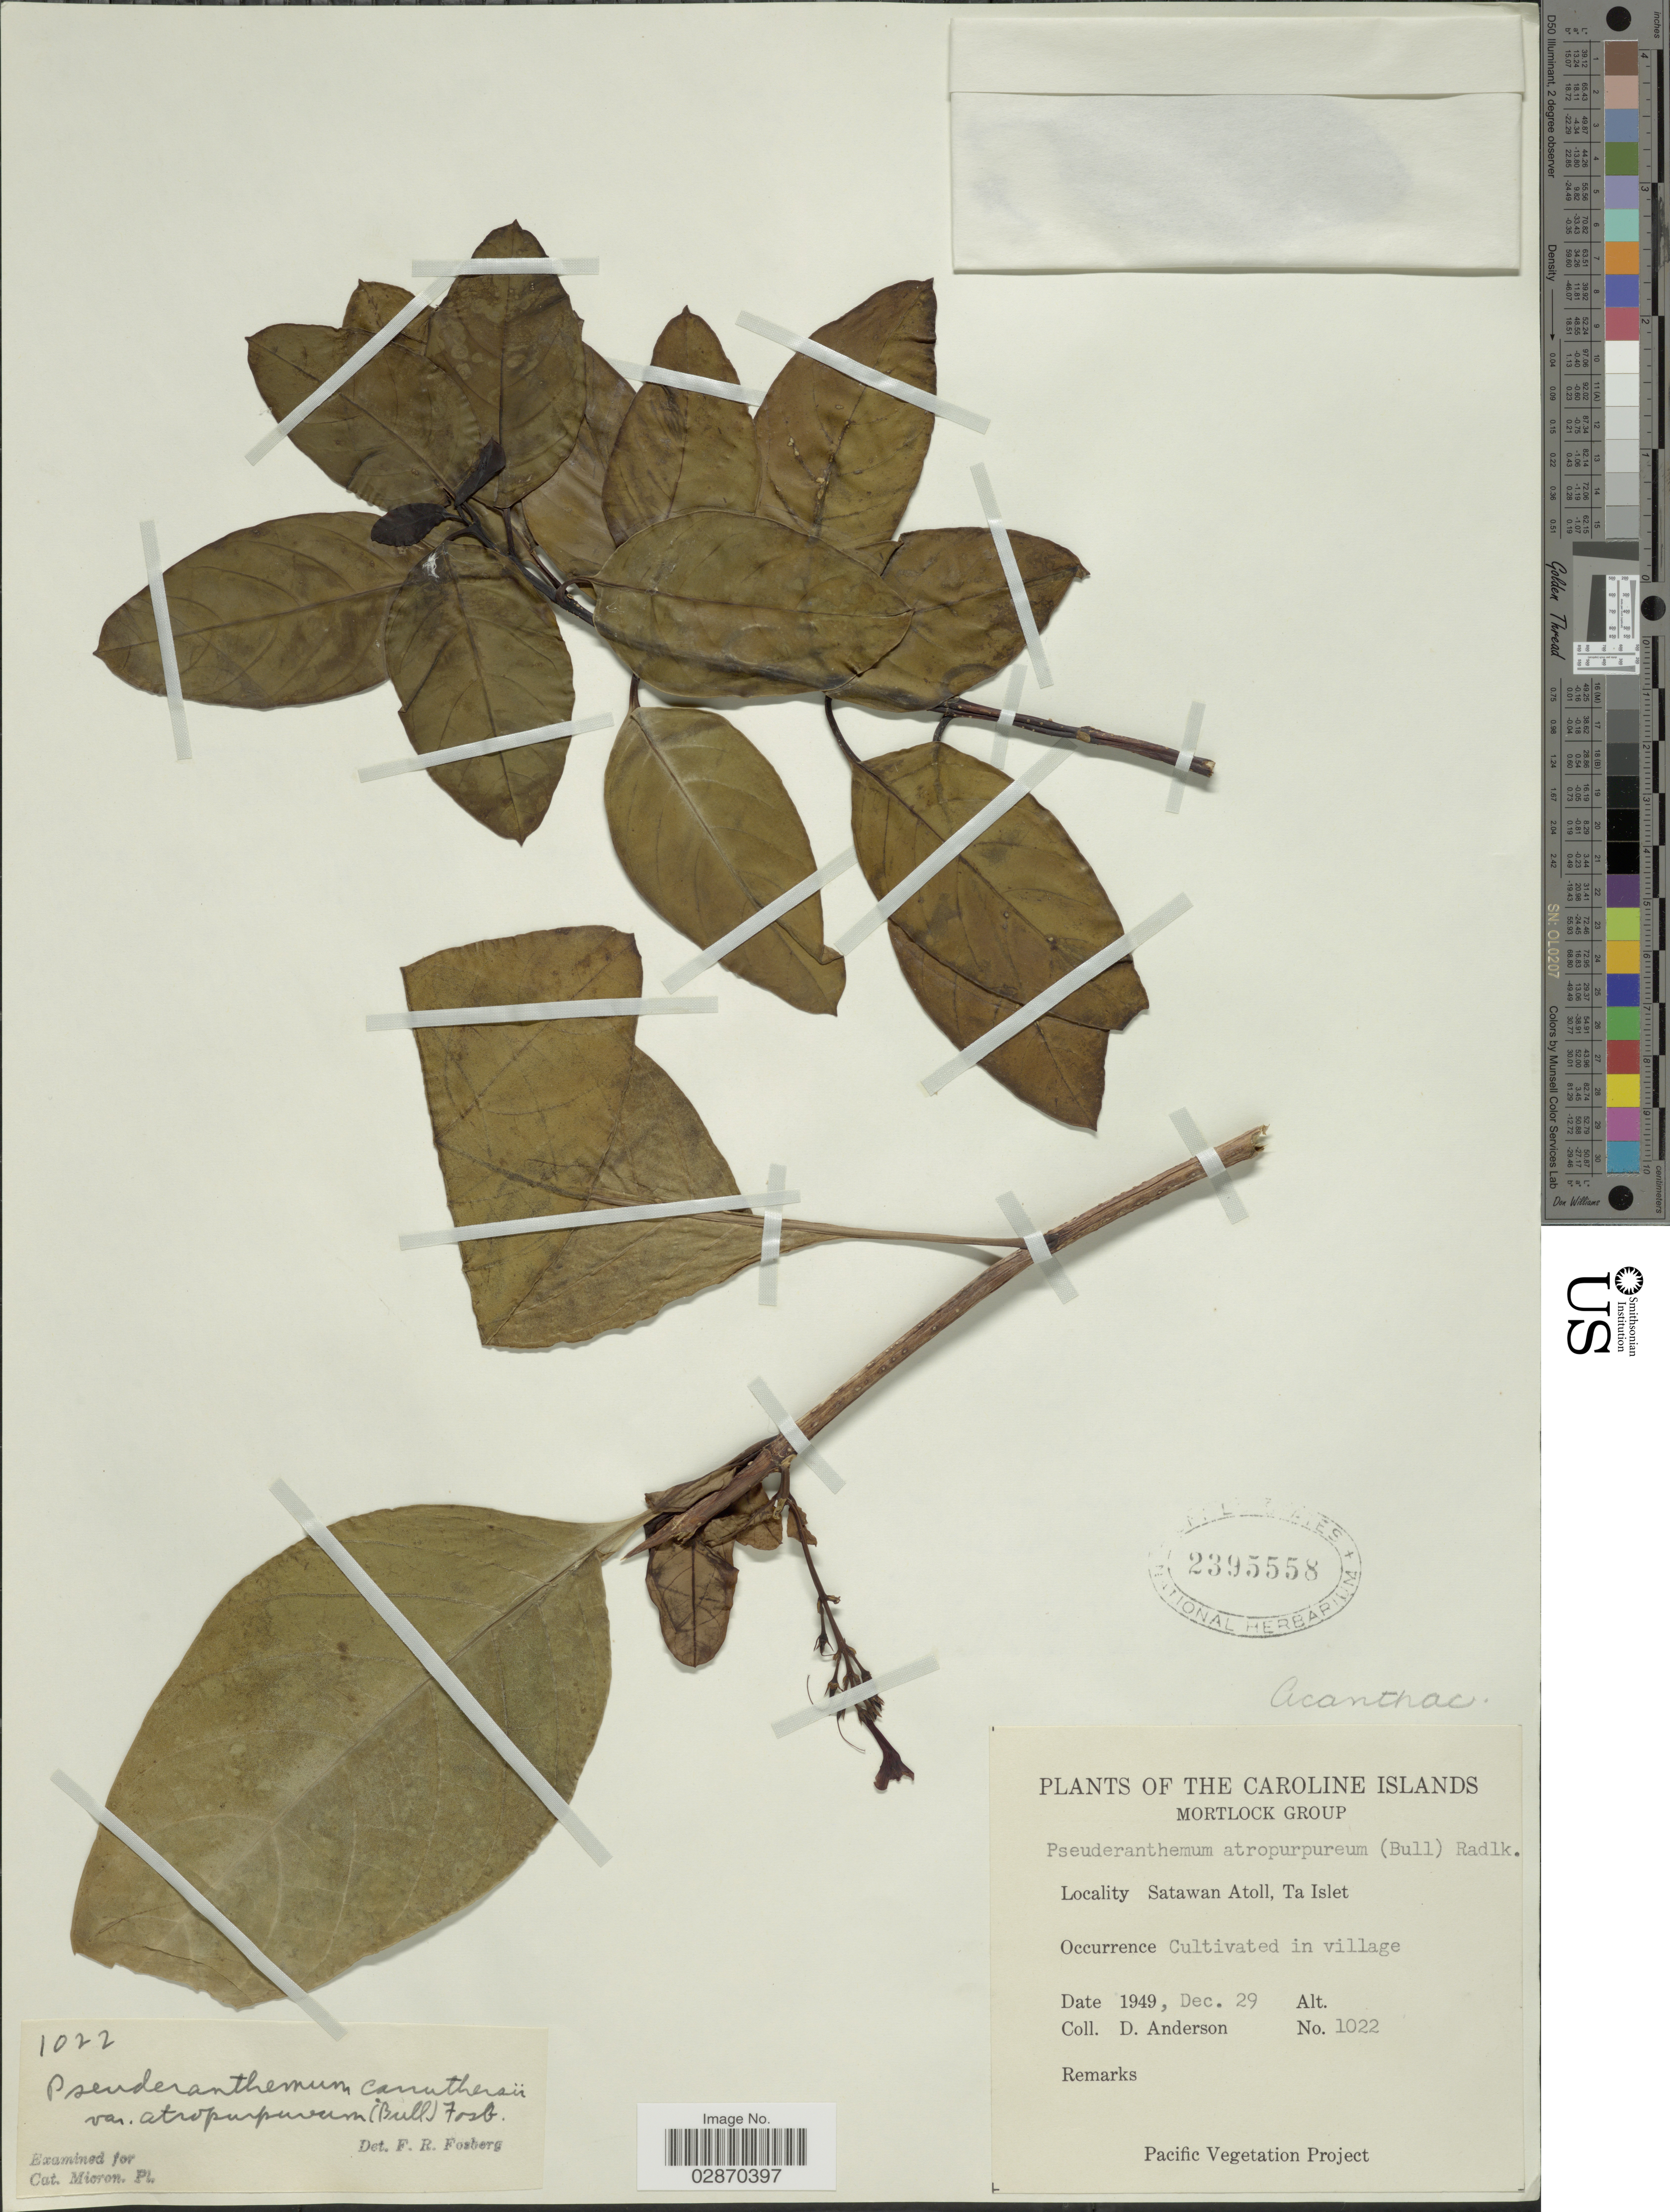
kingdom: Plantae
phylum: Tracheophyta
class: Magnoliopsida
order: Lamiales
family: Acanthaceae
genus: Pseuderanthemum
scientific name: Pseuderanthemum carruthersii var. atropurpureum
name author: (W. Bull) Fosberg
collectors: D. Anderson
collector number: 1022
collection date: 1949-12-29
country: Micronesia, Federated States of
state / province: Truk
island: Satawan Atoll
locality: Caroline Islands. Mortlock Group. Satawan Atoll, Ta Islet.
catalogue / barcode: US 2395558